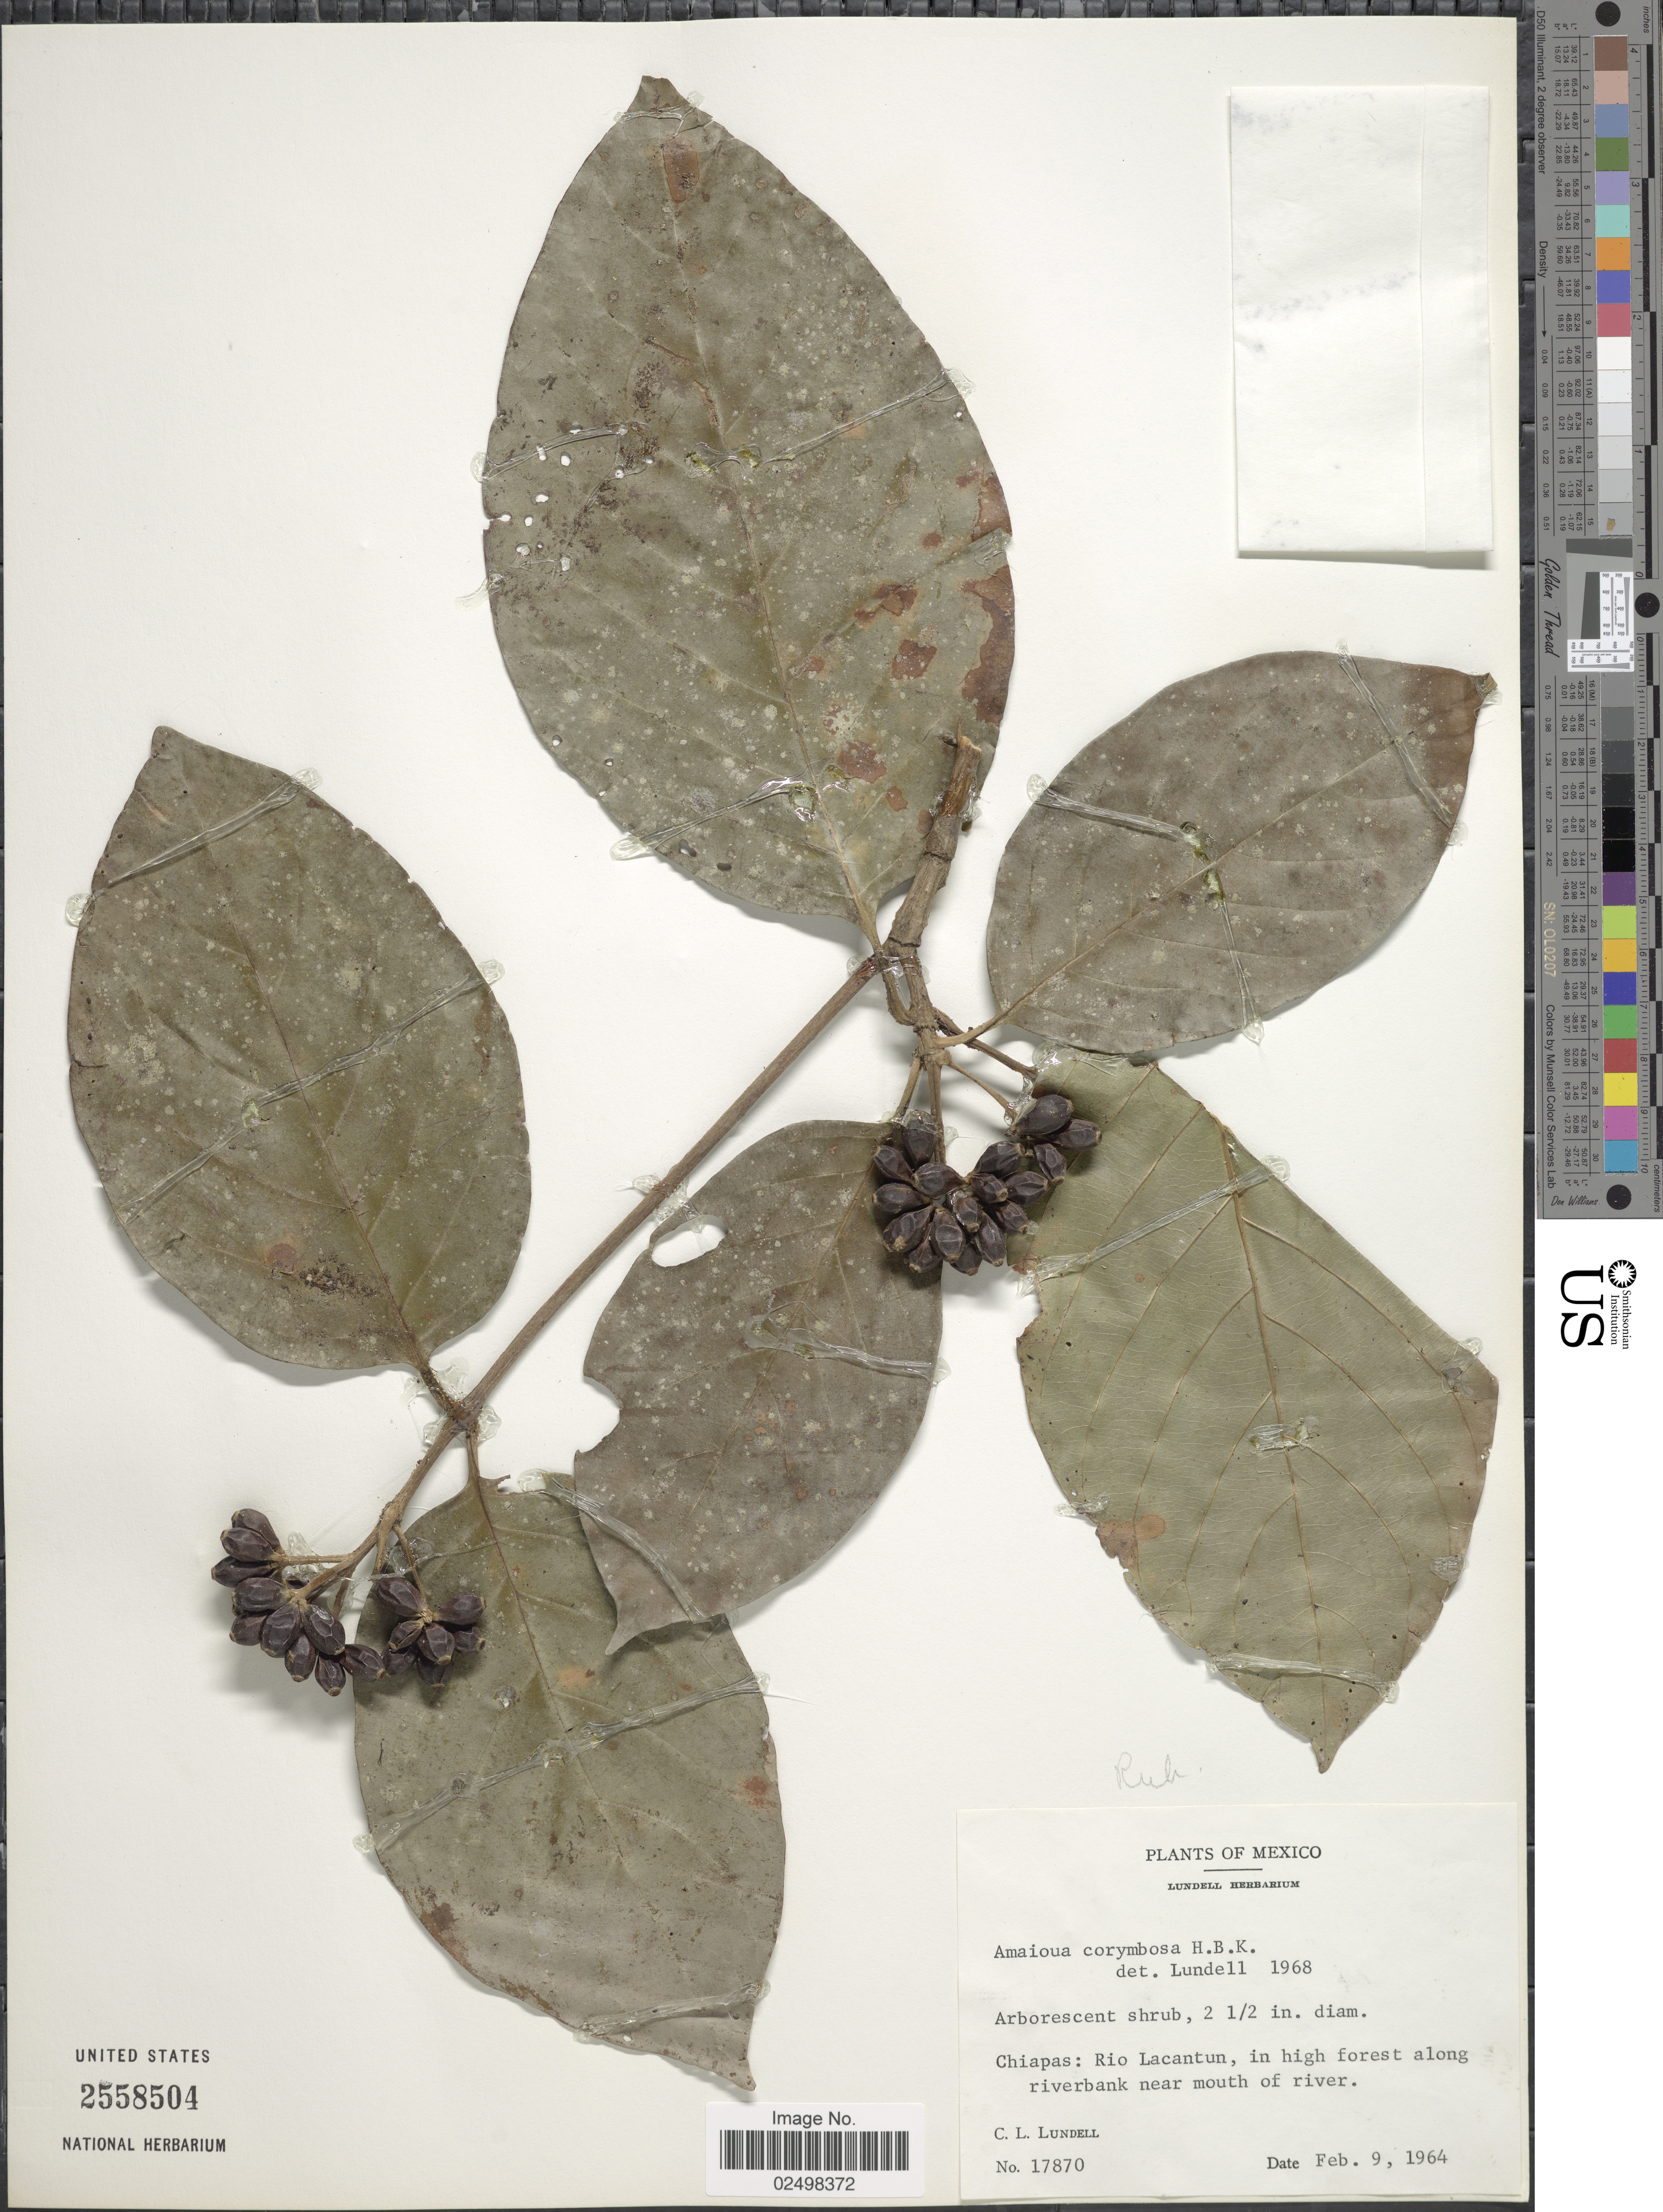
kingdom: Plantae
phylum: Tracheophyta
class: Magnoliopsida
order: Gentianales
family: Rubiaceae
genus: Amaioua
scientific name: Amaioua corymbosa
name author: Kunth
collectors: C. L. Lundell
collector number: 17870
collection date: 1964-02-09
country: Mexico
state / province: Chiapas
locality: Rio Lacantun, near mouth of river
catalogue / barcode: US 2558504